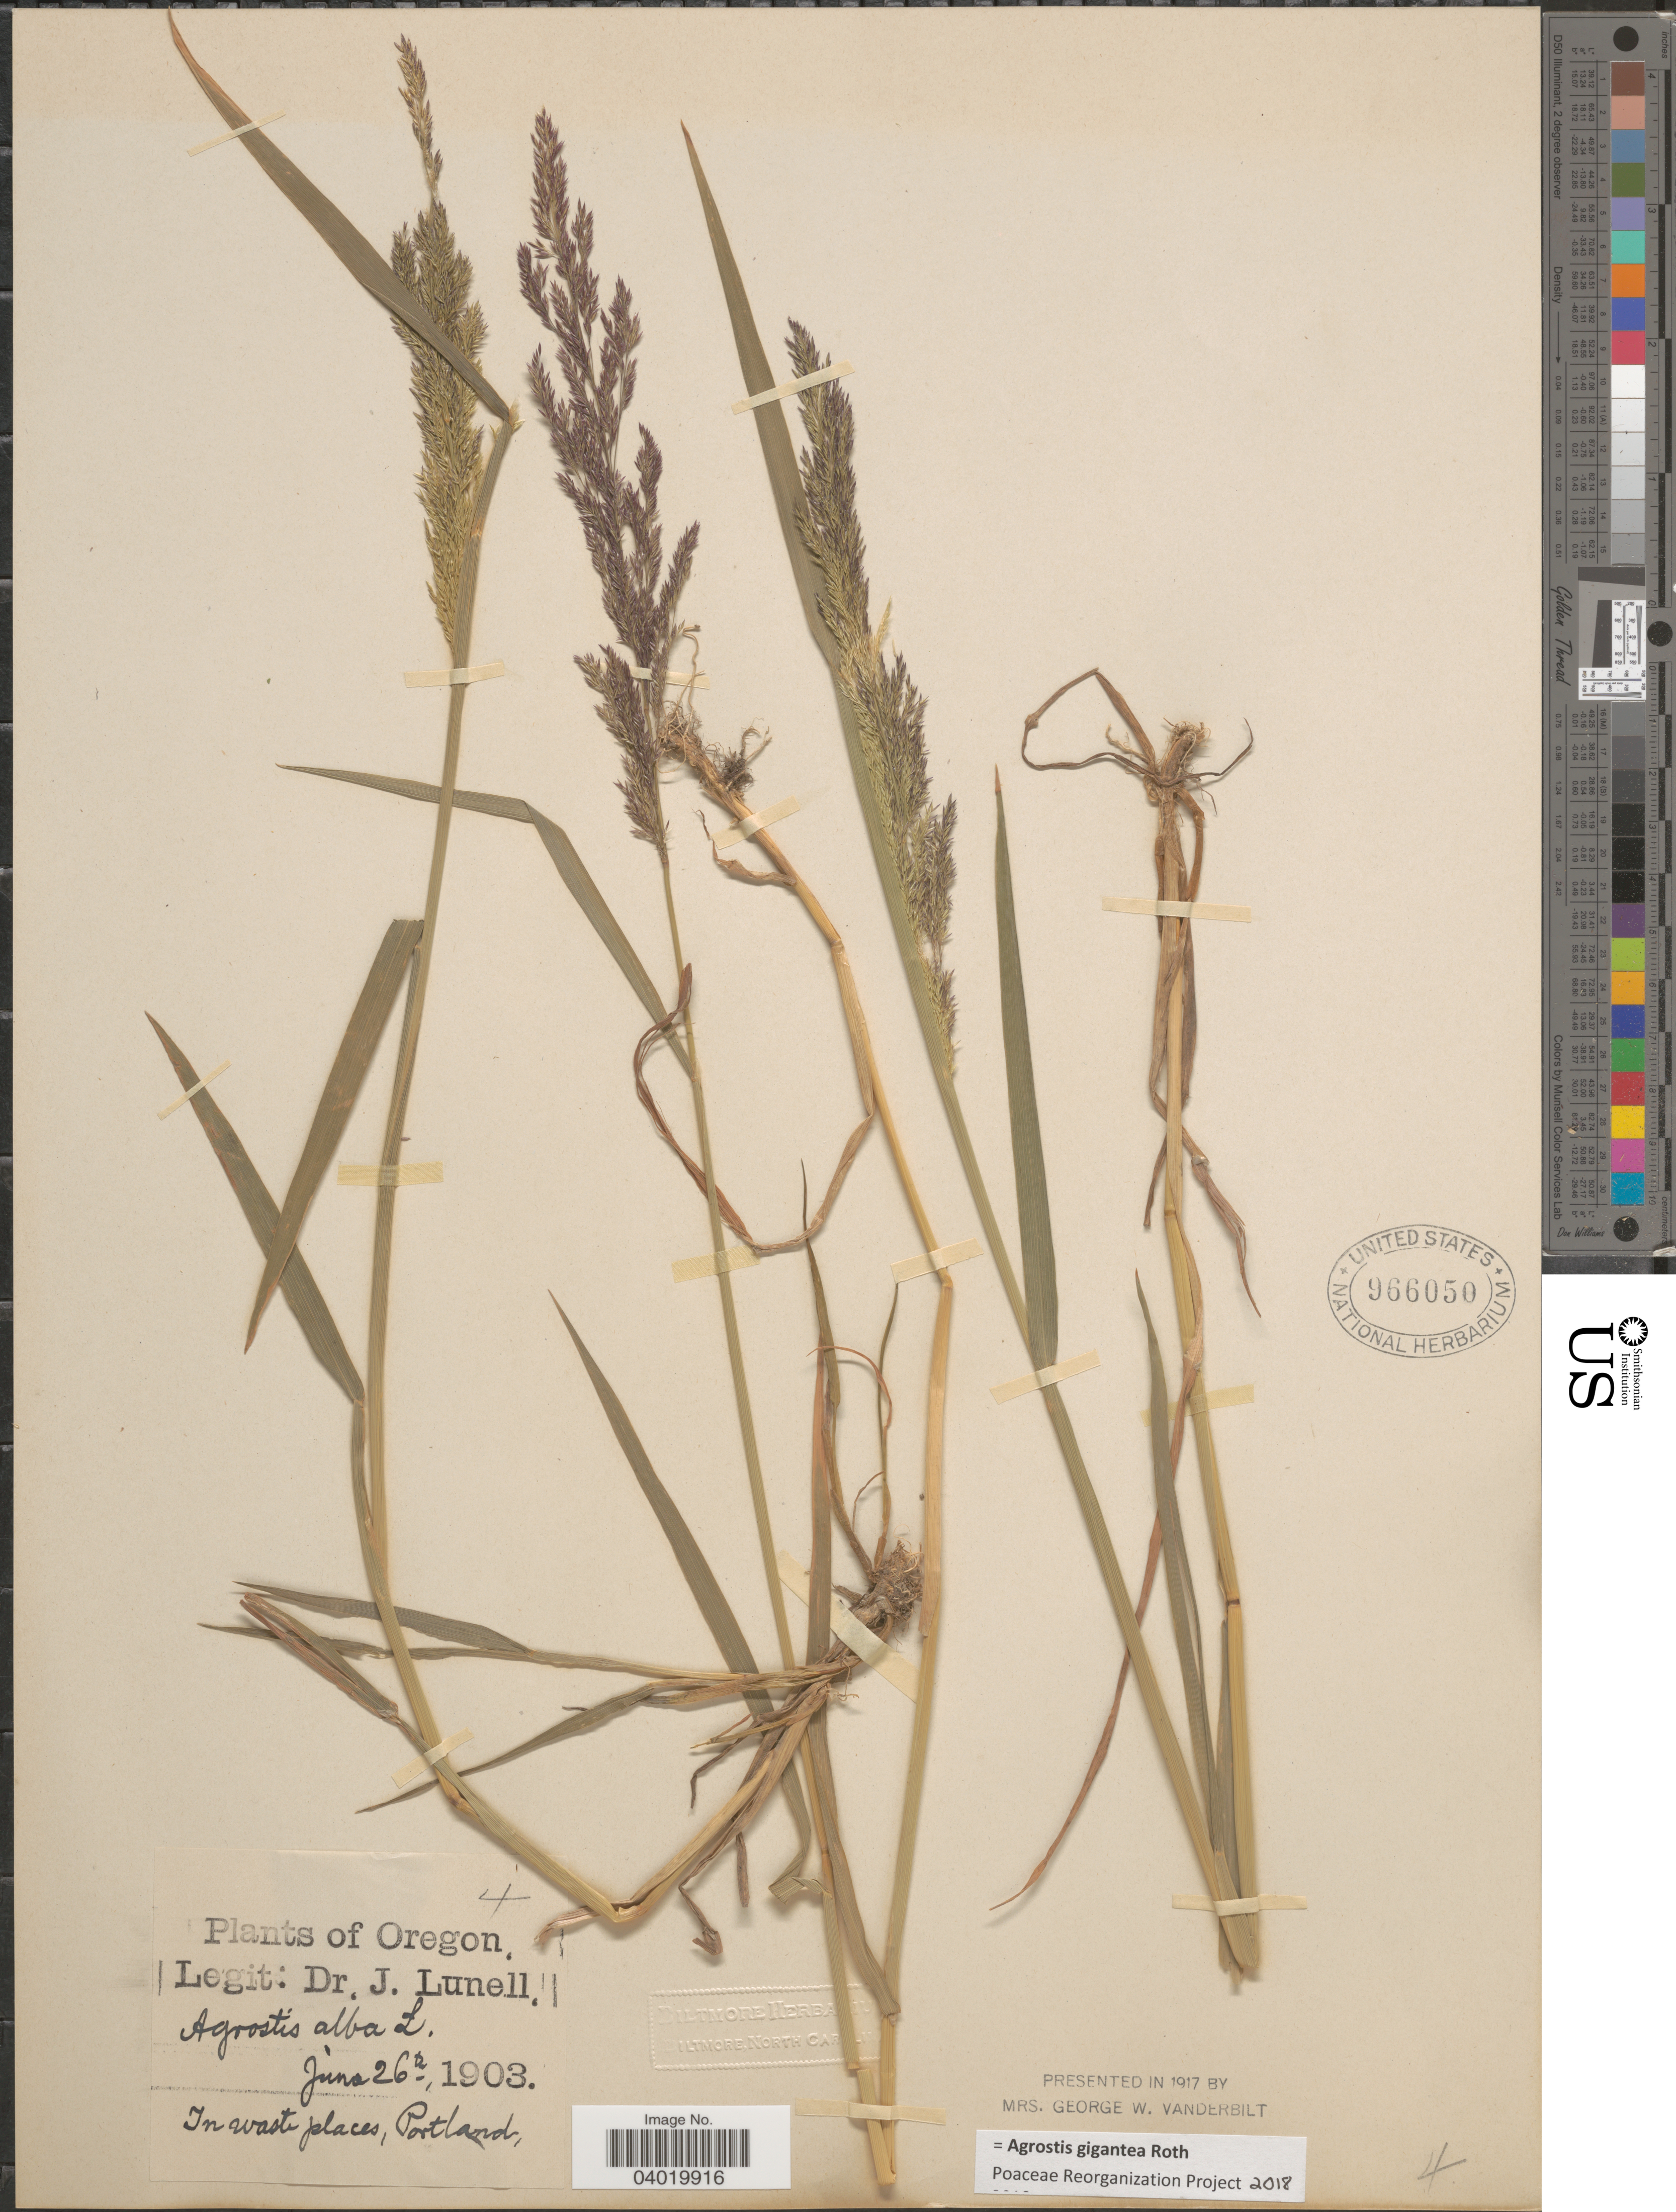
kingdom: Plantae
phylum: Tracheophyta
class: Liliopsida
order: Poales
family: Poaceae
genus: Agrostis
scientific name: Agrostis gigantea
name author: Roth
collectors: J. Lunell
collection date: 1903-06-26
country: United States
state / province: Oregon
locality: In waste places, Portland.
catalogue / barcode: US 966050